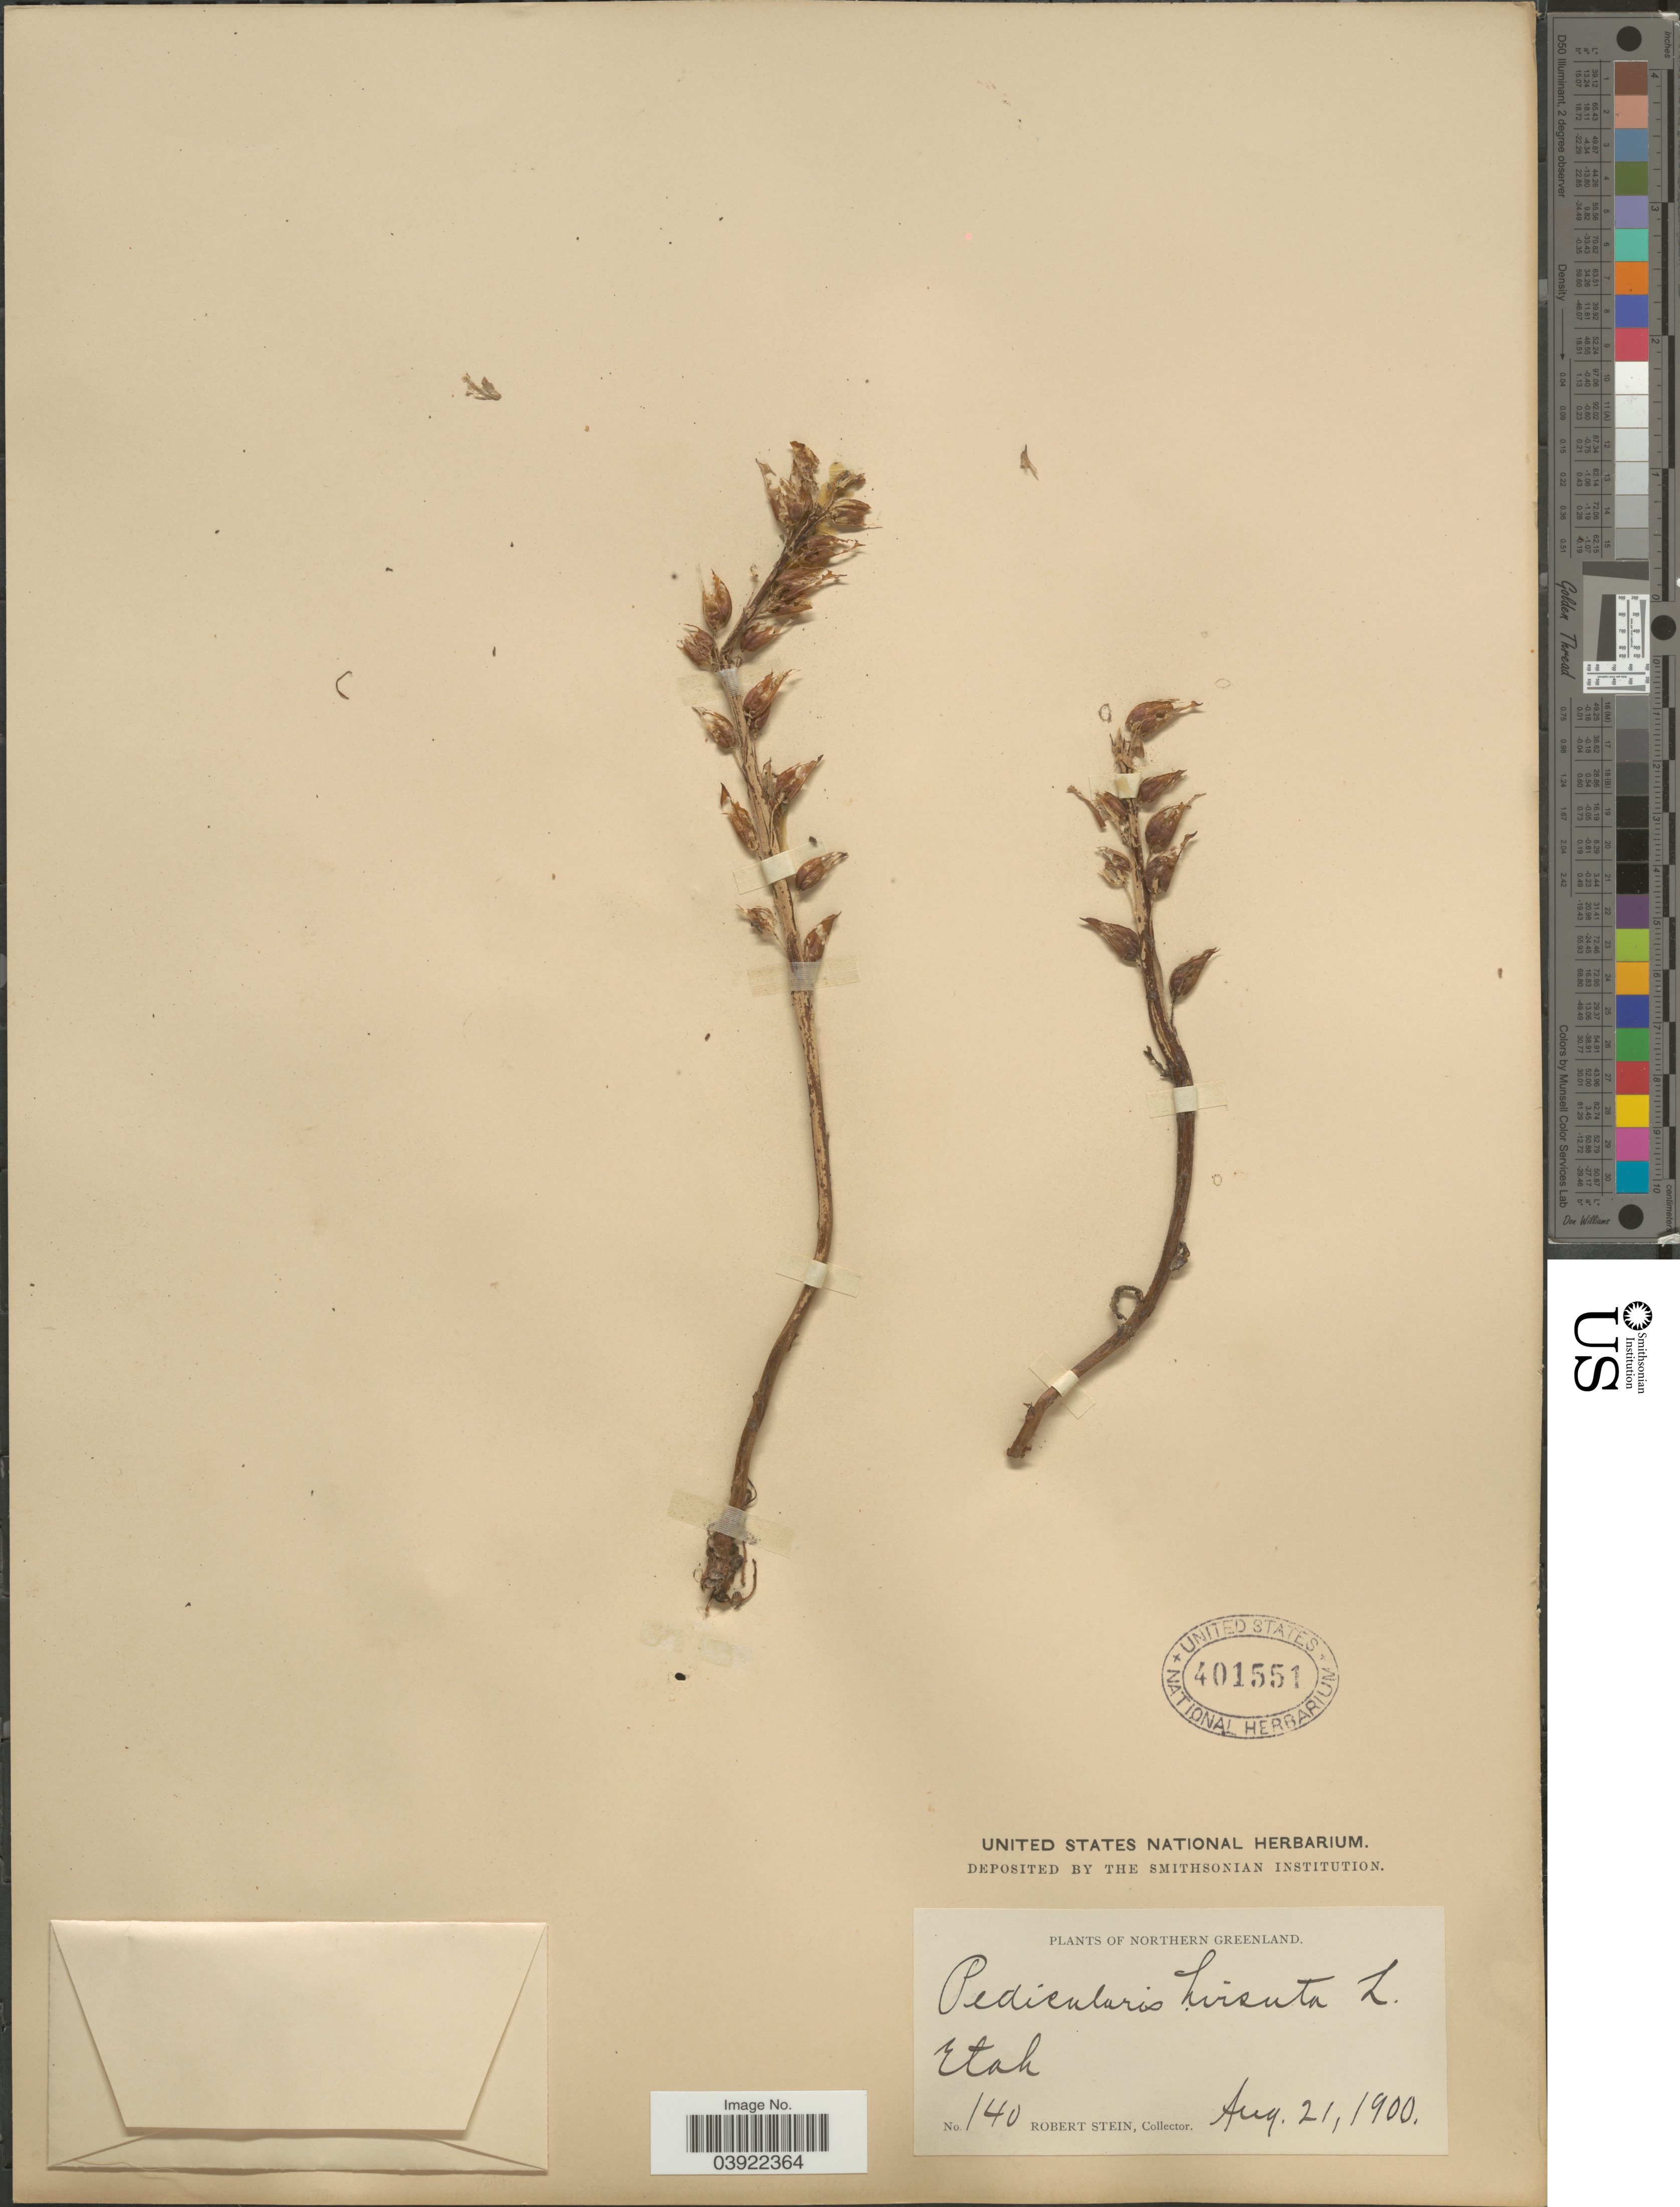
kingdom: Plantae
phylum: Tracheophyta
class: Magnoliopsida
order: Lamiales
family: Orobanchaceae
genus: Pedicularis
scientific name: Pedicularis hirsuta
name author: L.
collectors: R. Stein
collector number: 140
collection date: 1900-08-21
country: Greenland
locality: Northern Greenland. Etah.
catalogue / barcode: US 401551